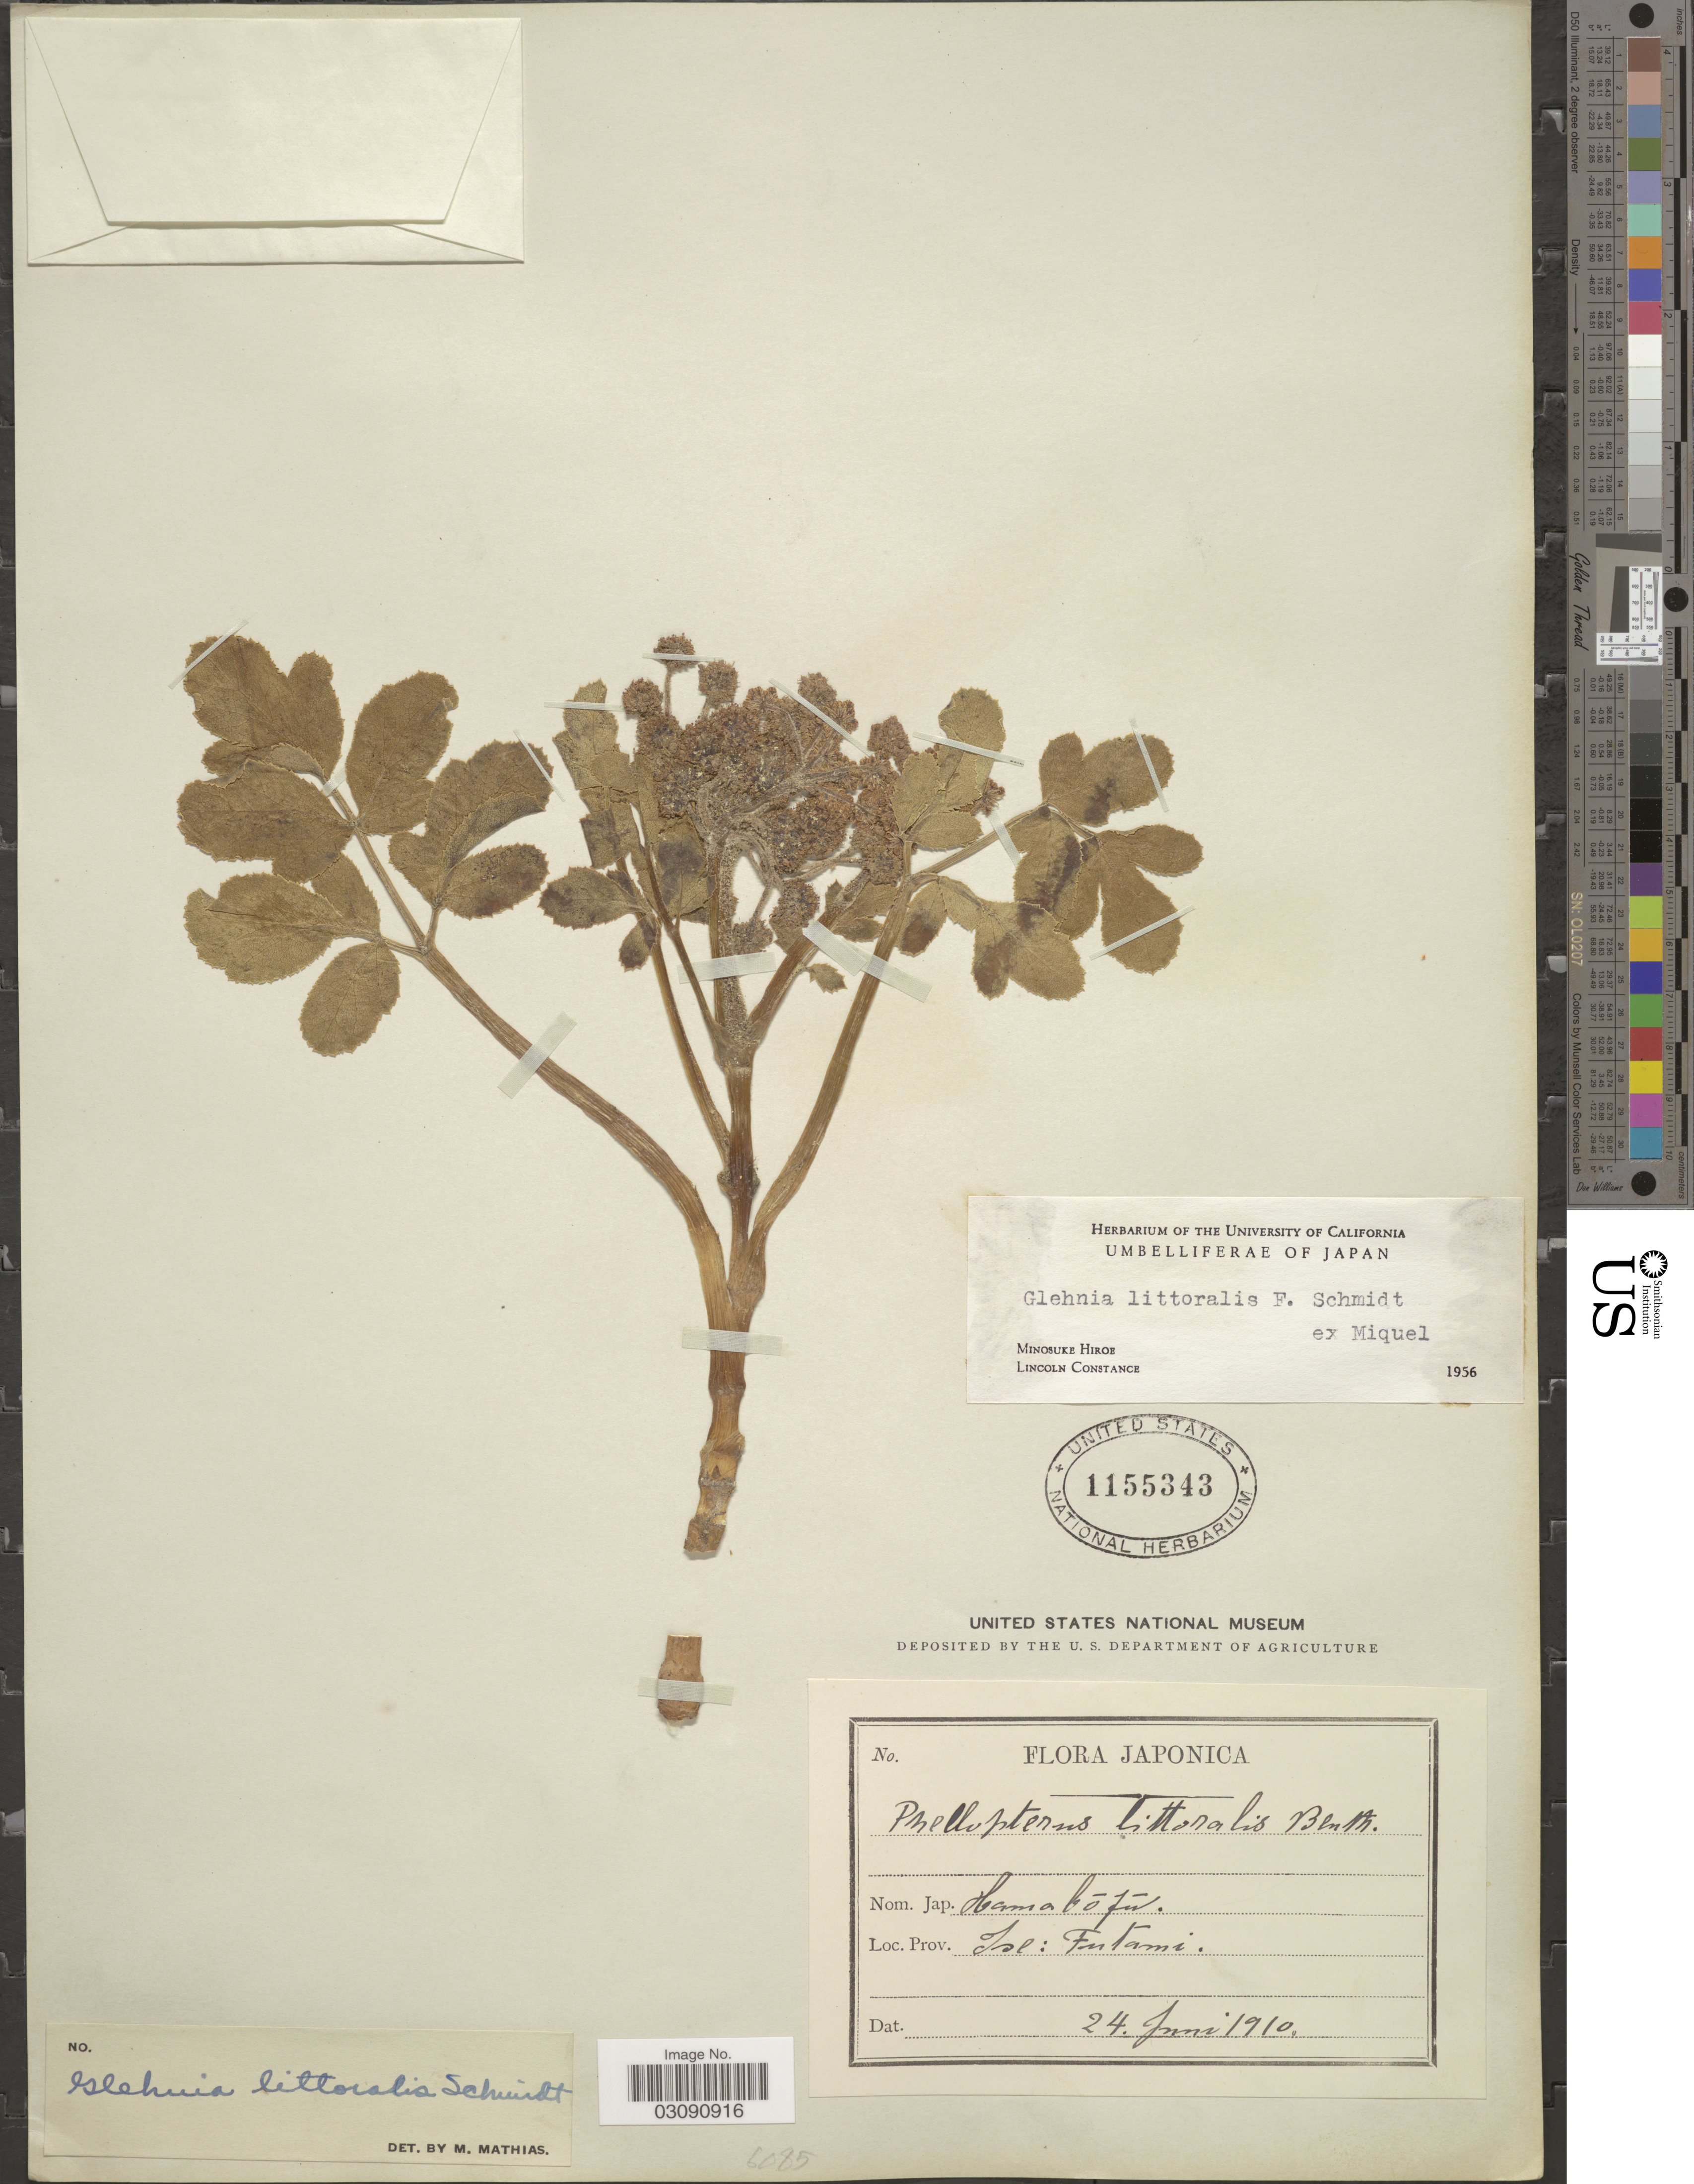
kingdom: Plantae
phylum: Tracheophyta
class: Magnoliopsida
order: Apiales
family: Apiaceae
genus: Glehnia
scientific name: Glehnia littoralis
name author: (J.G. Cooper) F. Schmidt ex Miq.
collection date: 1910-06-24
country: Japan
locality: Isl: Futami.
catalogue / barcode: US 1155343